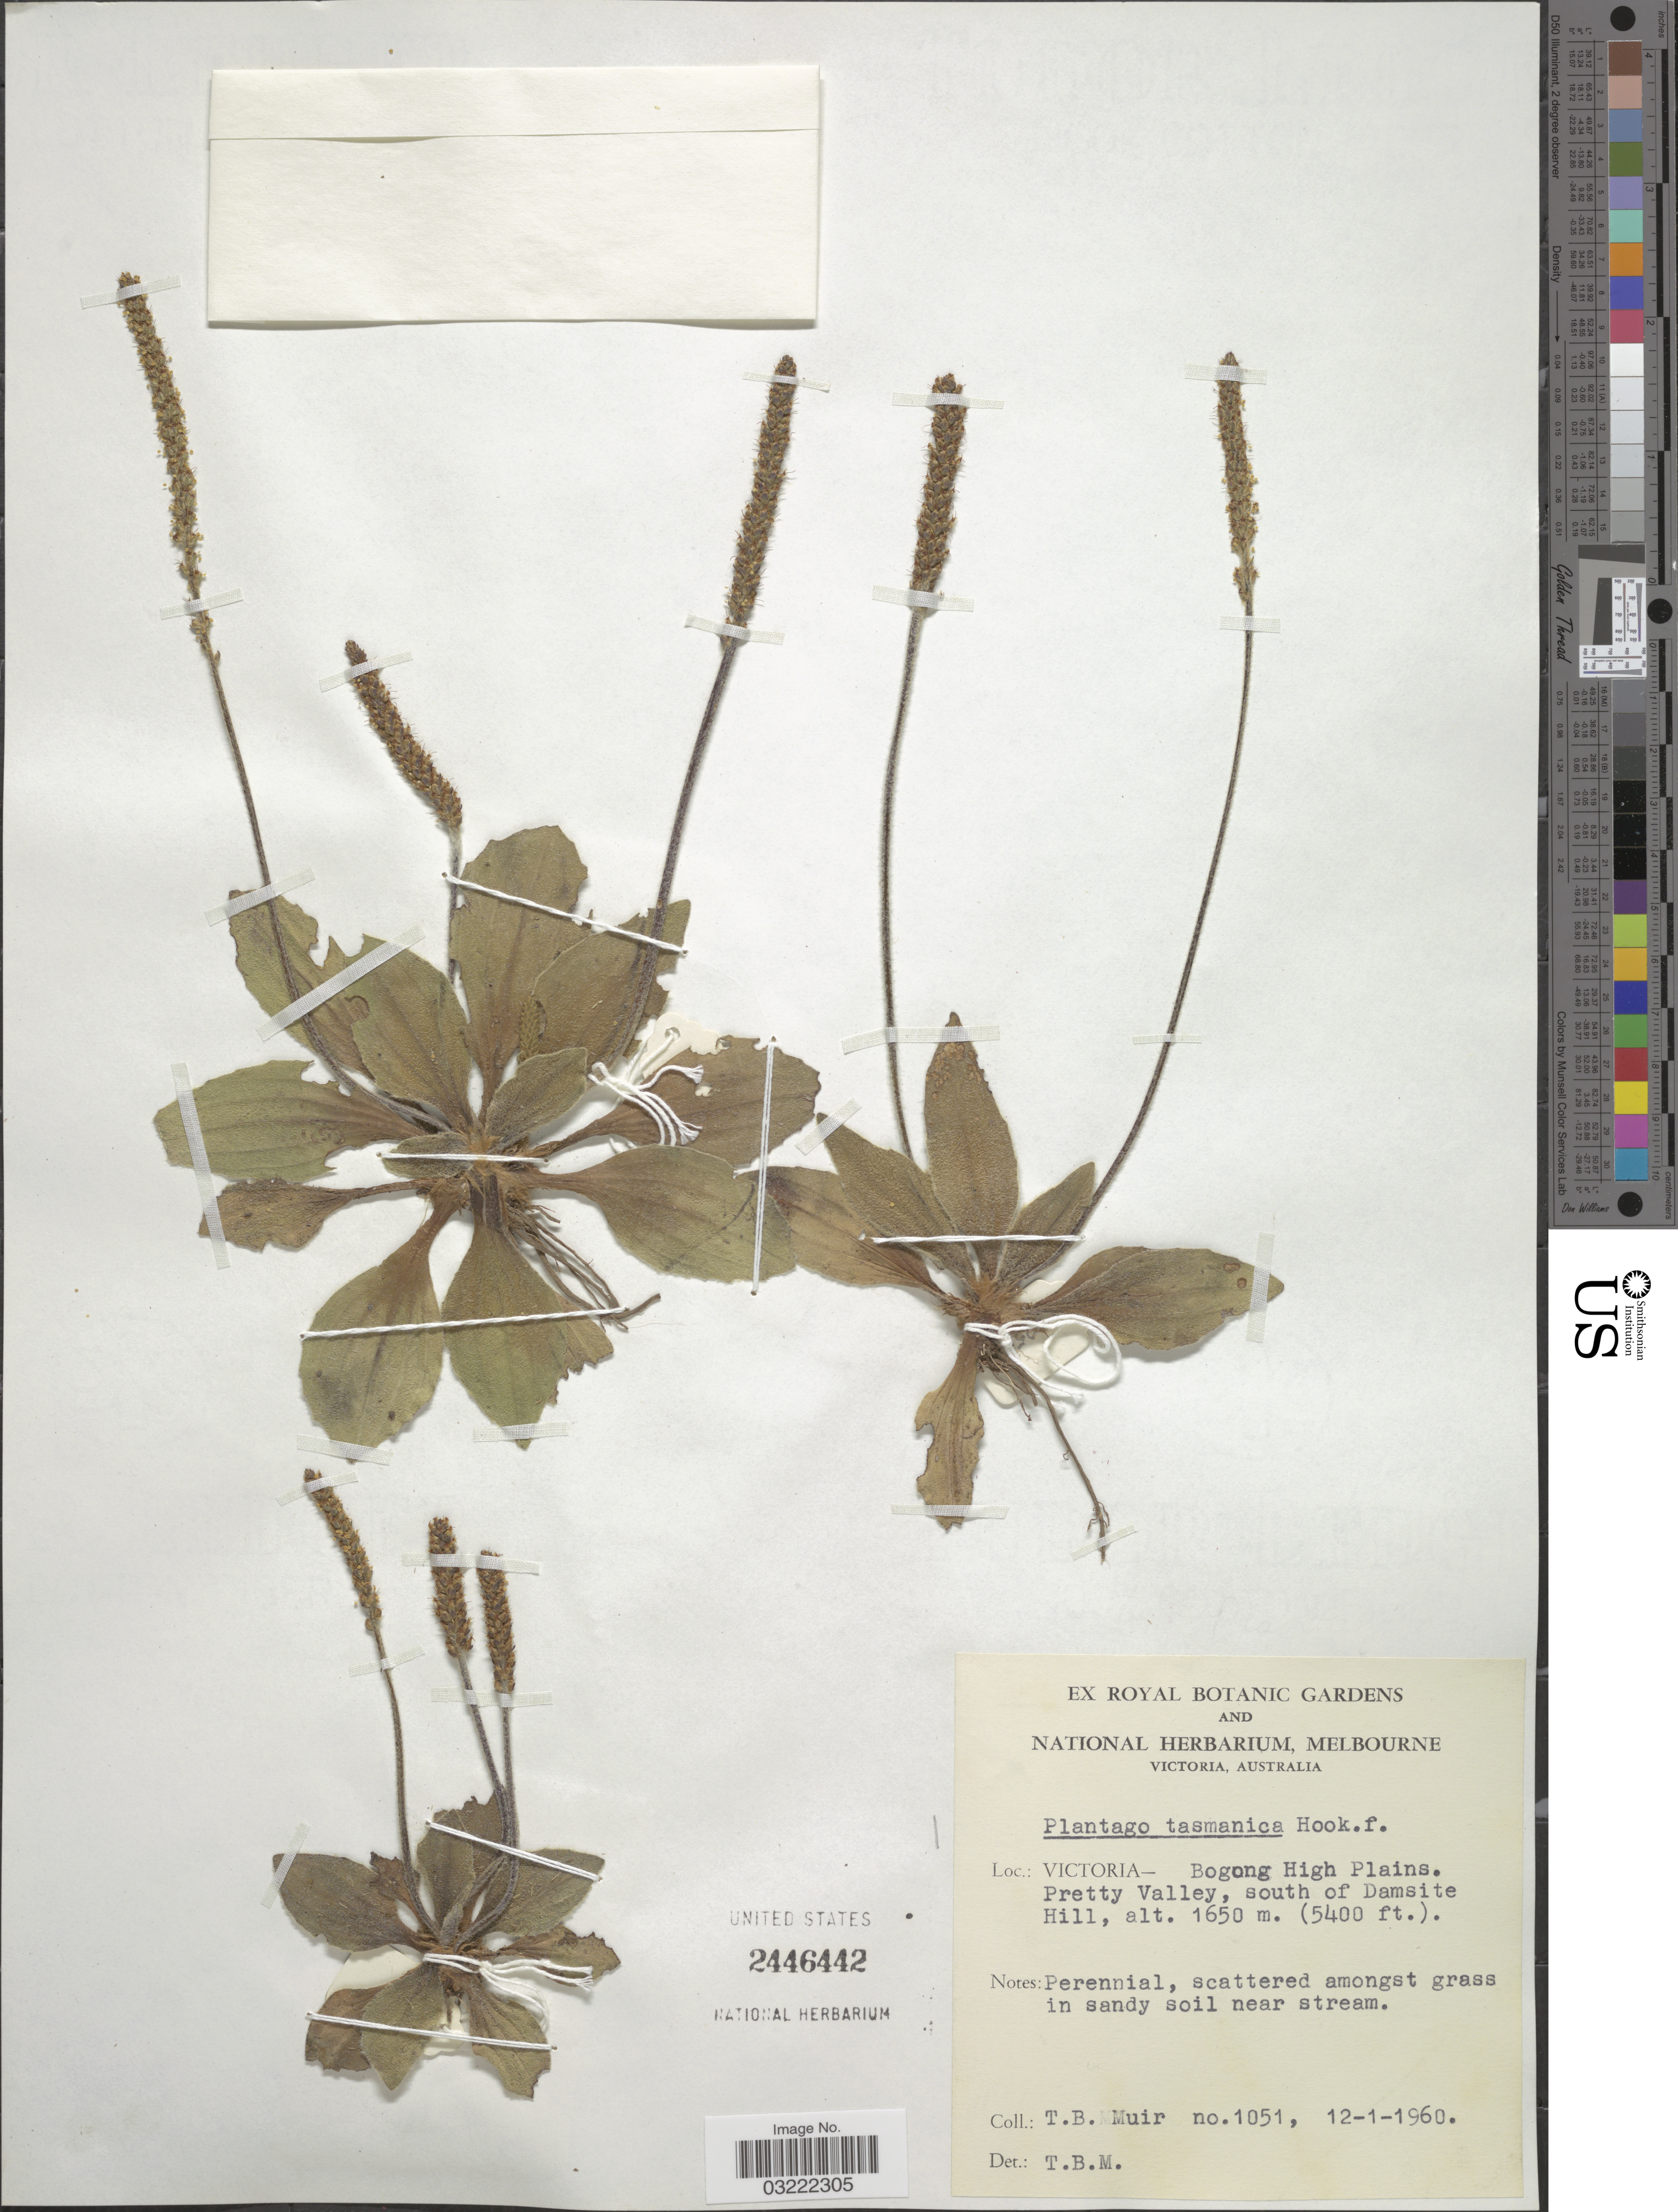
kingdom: Plantae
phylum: Tracheophyta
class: Magnoliopsida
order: Lamiales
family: Plantaginaceae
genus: Plantago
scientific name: Plantago tasmanica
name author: Hook. f.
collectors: T. Muir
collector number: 1051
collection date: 1960-01-12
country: Australia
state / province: Victoria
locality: Victoria - Bogong High Plains. Pretty Valley, south of Damsite Hill.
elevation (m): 1650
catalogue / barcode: US 2446442